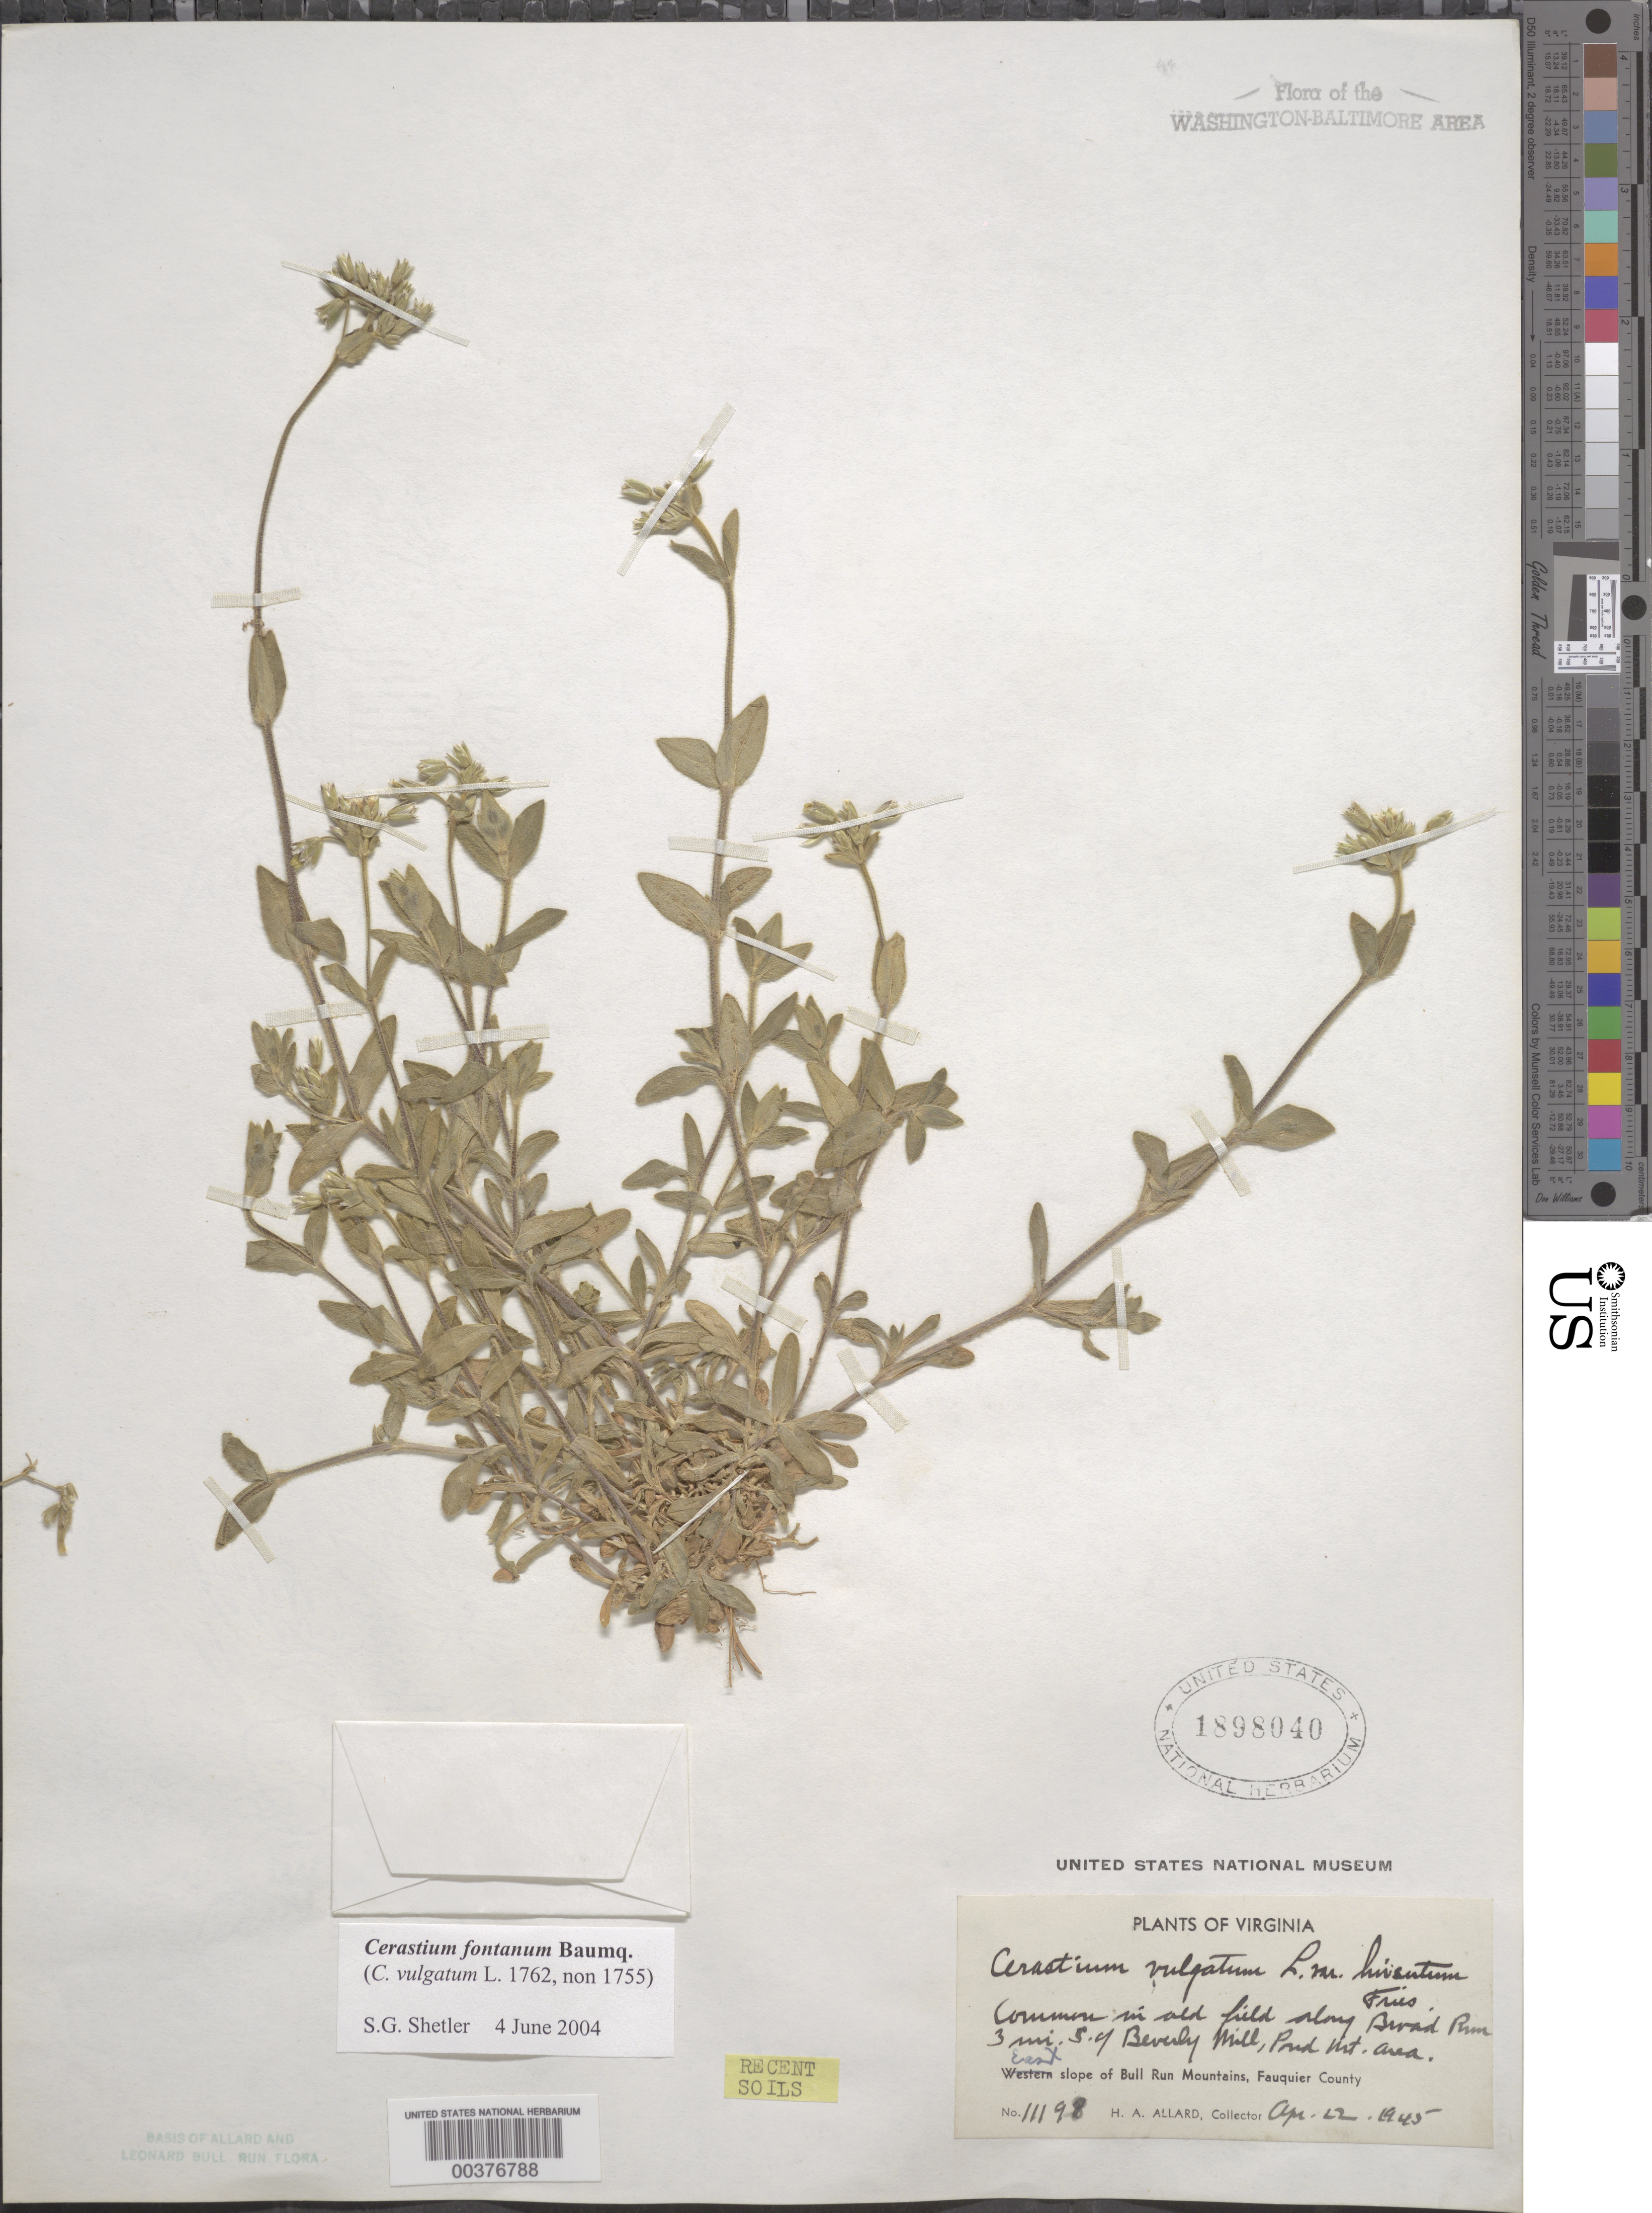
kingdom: Plantae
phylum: Tracheophyta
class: Magnoliopsida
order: Caryophyllales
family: Caryophyllaceae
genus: Cerastium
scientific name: Cerastium fontanum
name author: Baumg.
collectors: H. A. Allard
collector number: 11198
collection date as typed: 22 Apr 1945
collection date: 1945-04-22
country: United States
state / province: Virginia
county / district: Fauquier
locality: Broad Run, south of Beverley Mill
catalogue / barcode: US 1898040